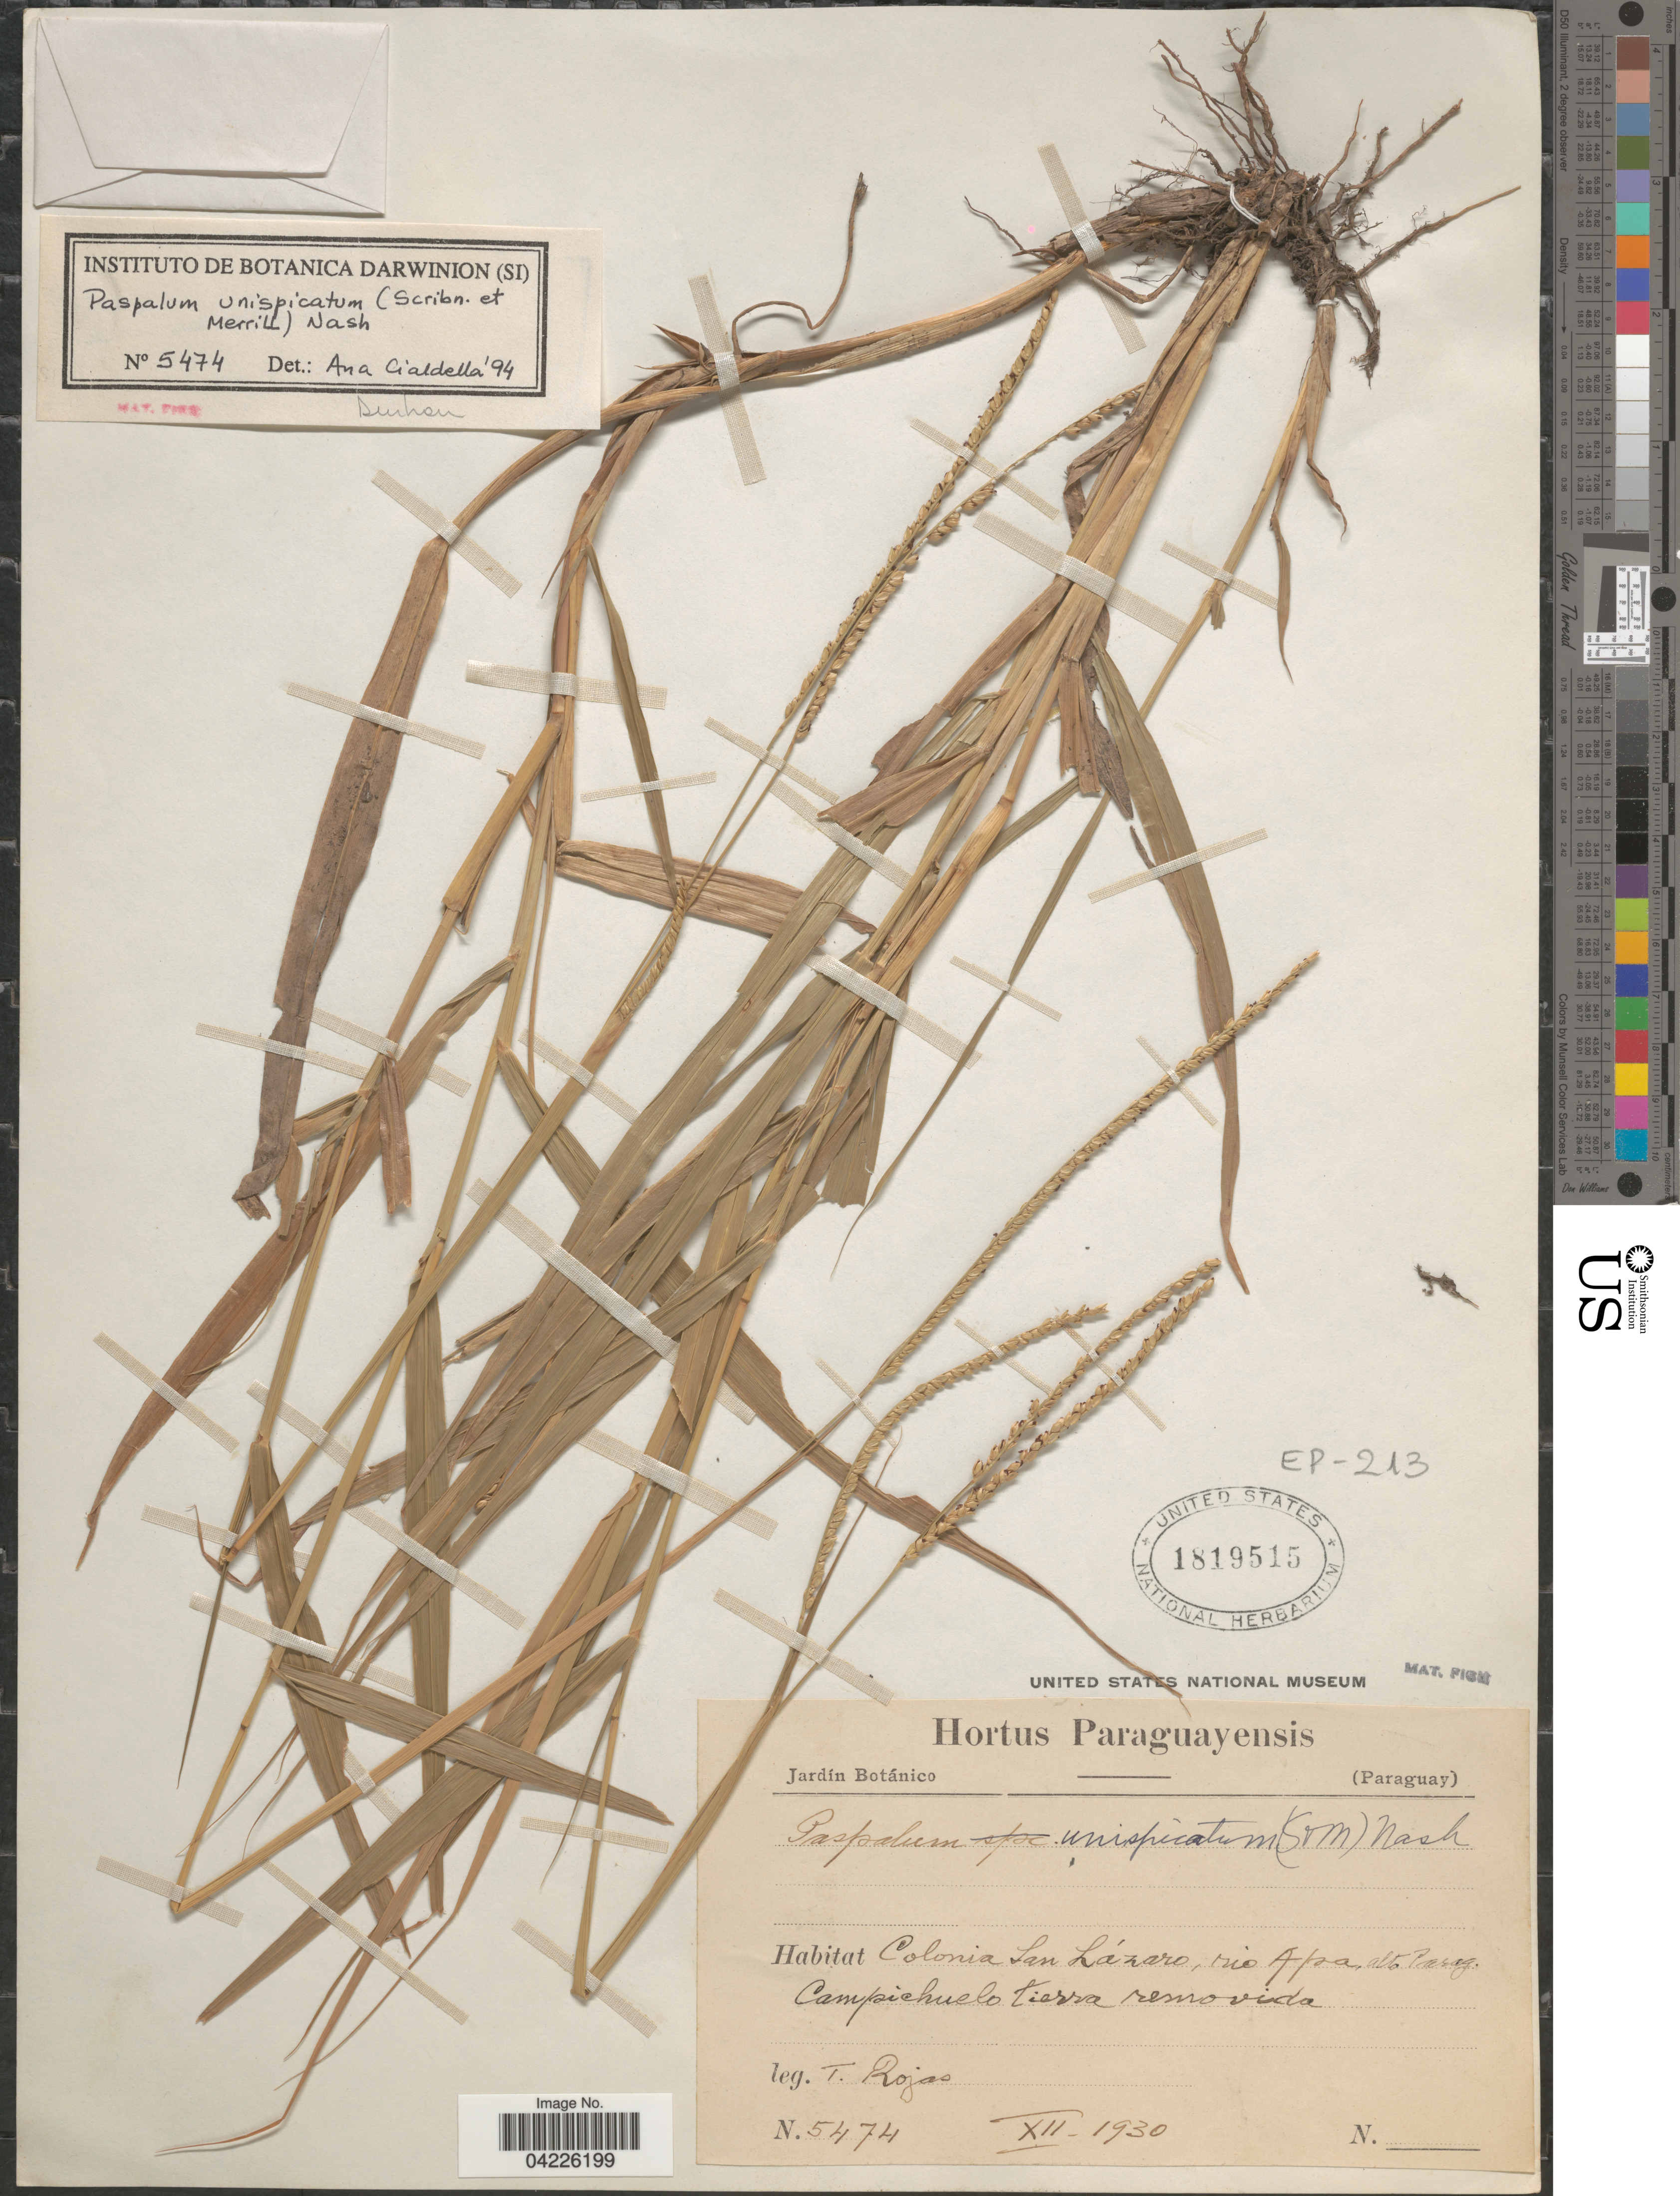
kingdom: Plantae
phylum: Tracheophyta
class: Liliopsida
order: Poales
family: Poaceae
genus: Paspalum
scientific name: Paspalum unispicatum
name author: (Scribn. & Merr.) Nash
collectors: T. Rojas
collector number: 5474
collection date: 1930-12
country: Paraguay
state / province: Alto Paraguay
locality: Colonia San Lázaro, rio Apa.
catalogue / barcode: US 1819515